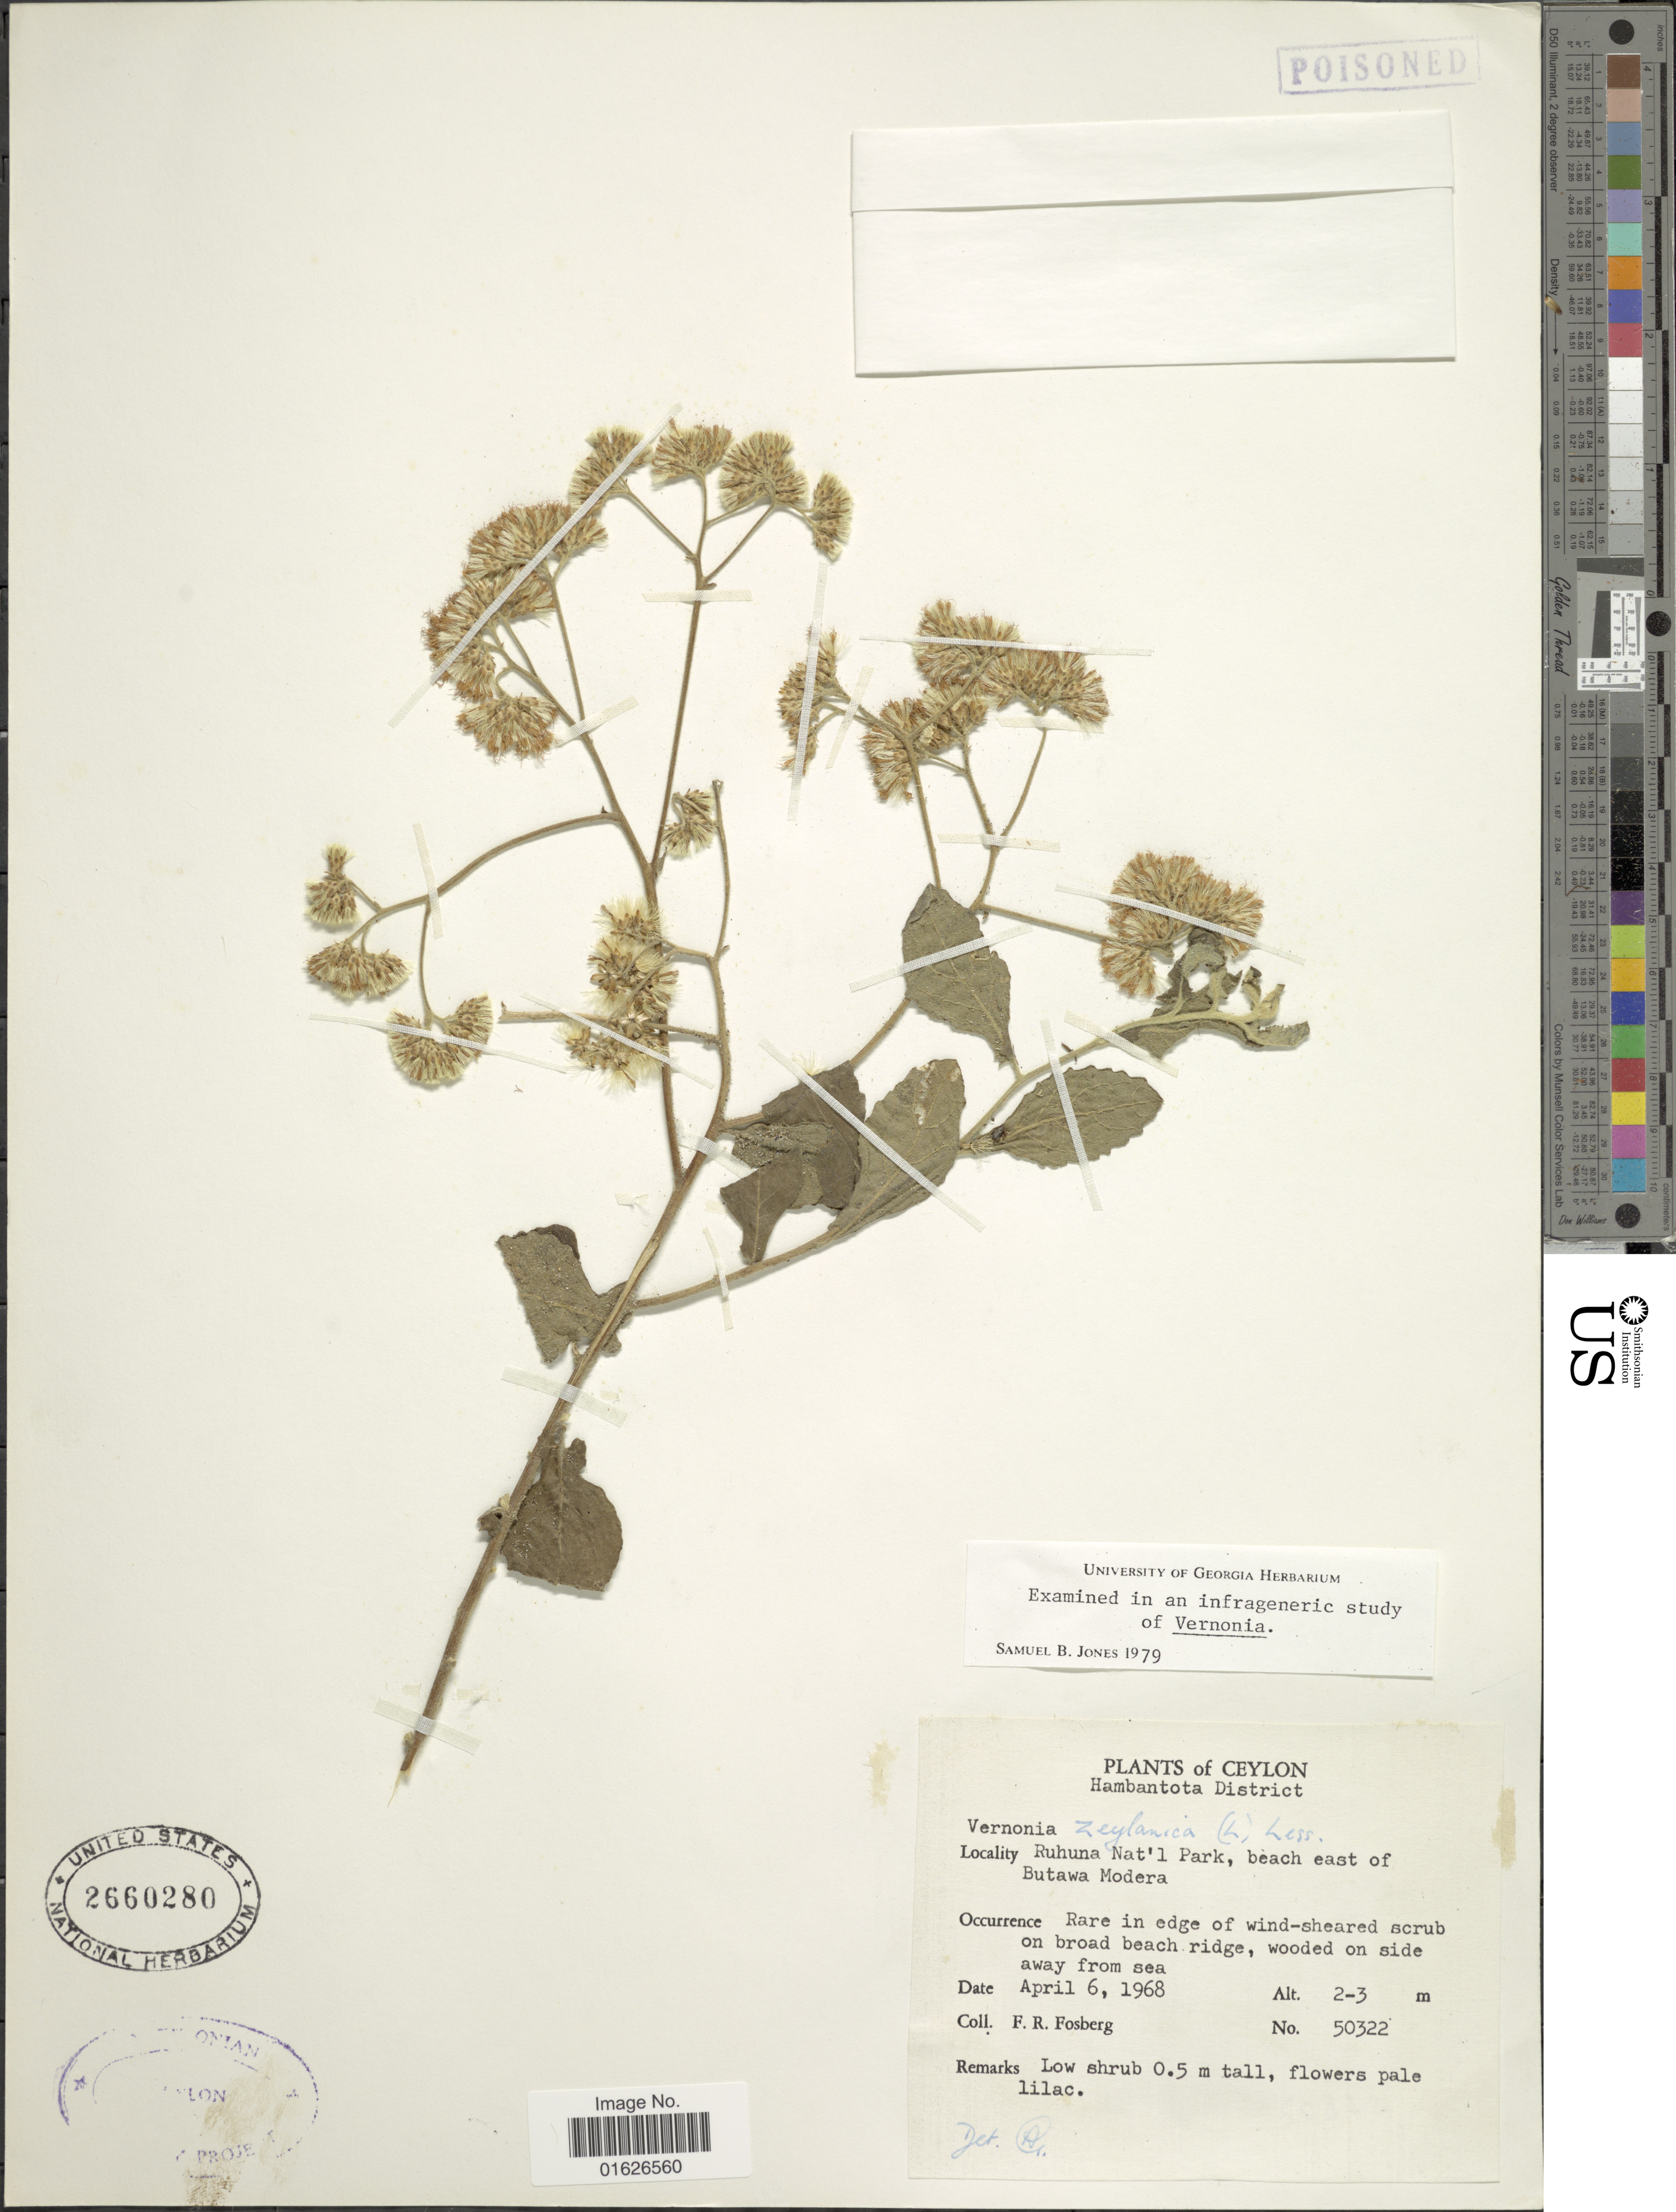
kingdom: Plantae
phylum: Tracheophyta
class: Magnoliopsida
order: Asterales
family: Asteraceae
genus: Jeffreycia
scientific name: Jeffreycia zeylanica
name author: (L.) H. Rob.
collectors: F. R. Fosberg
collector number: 50322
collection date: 1968-04-06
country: Sri Lanka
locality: Ceylon, Hambantota Distrcit, Ruhuna Nat'l Park, beach east of Butawa Modera.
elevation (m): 2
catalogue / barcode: US 2660280